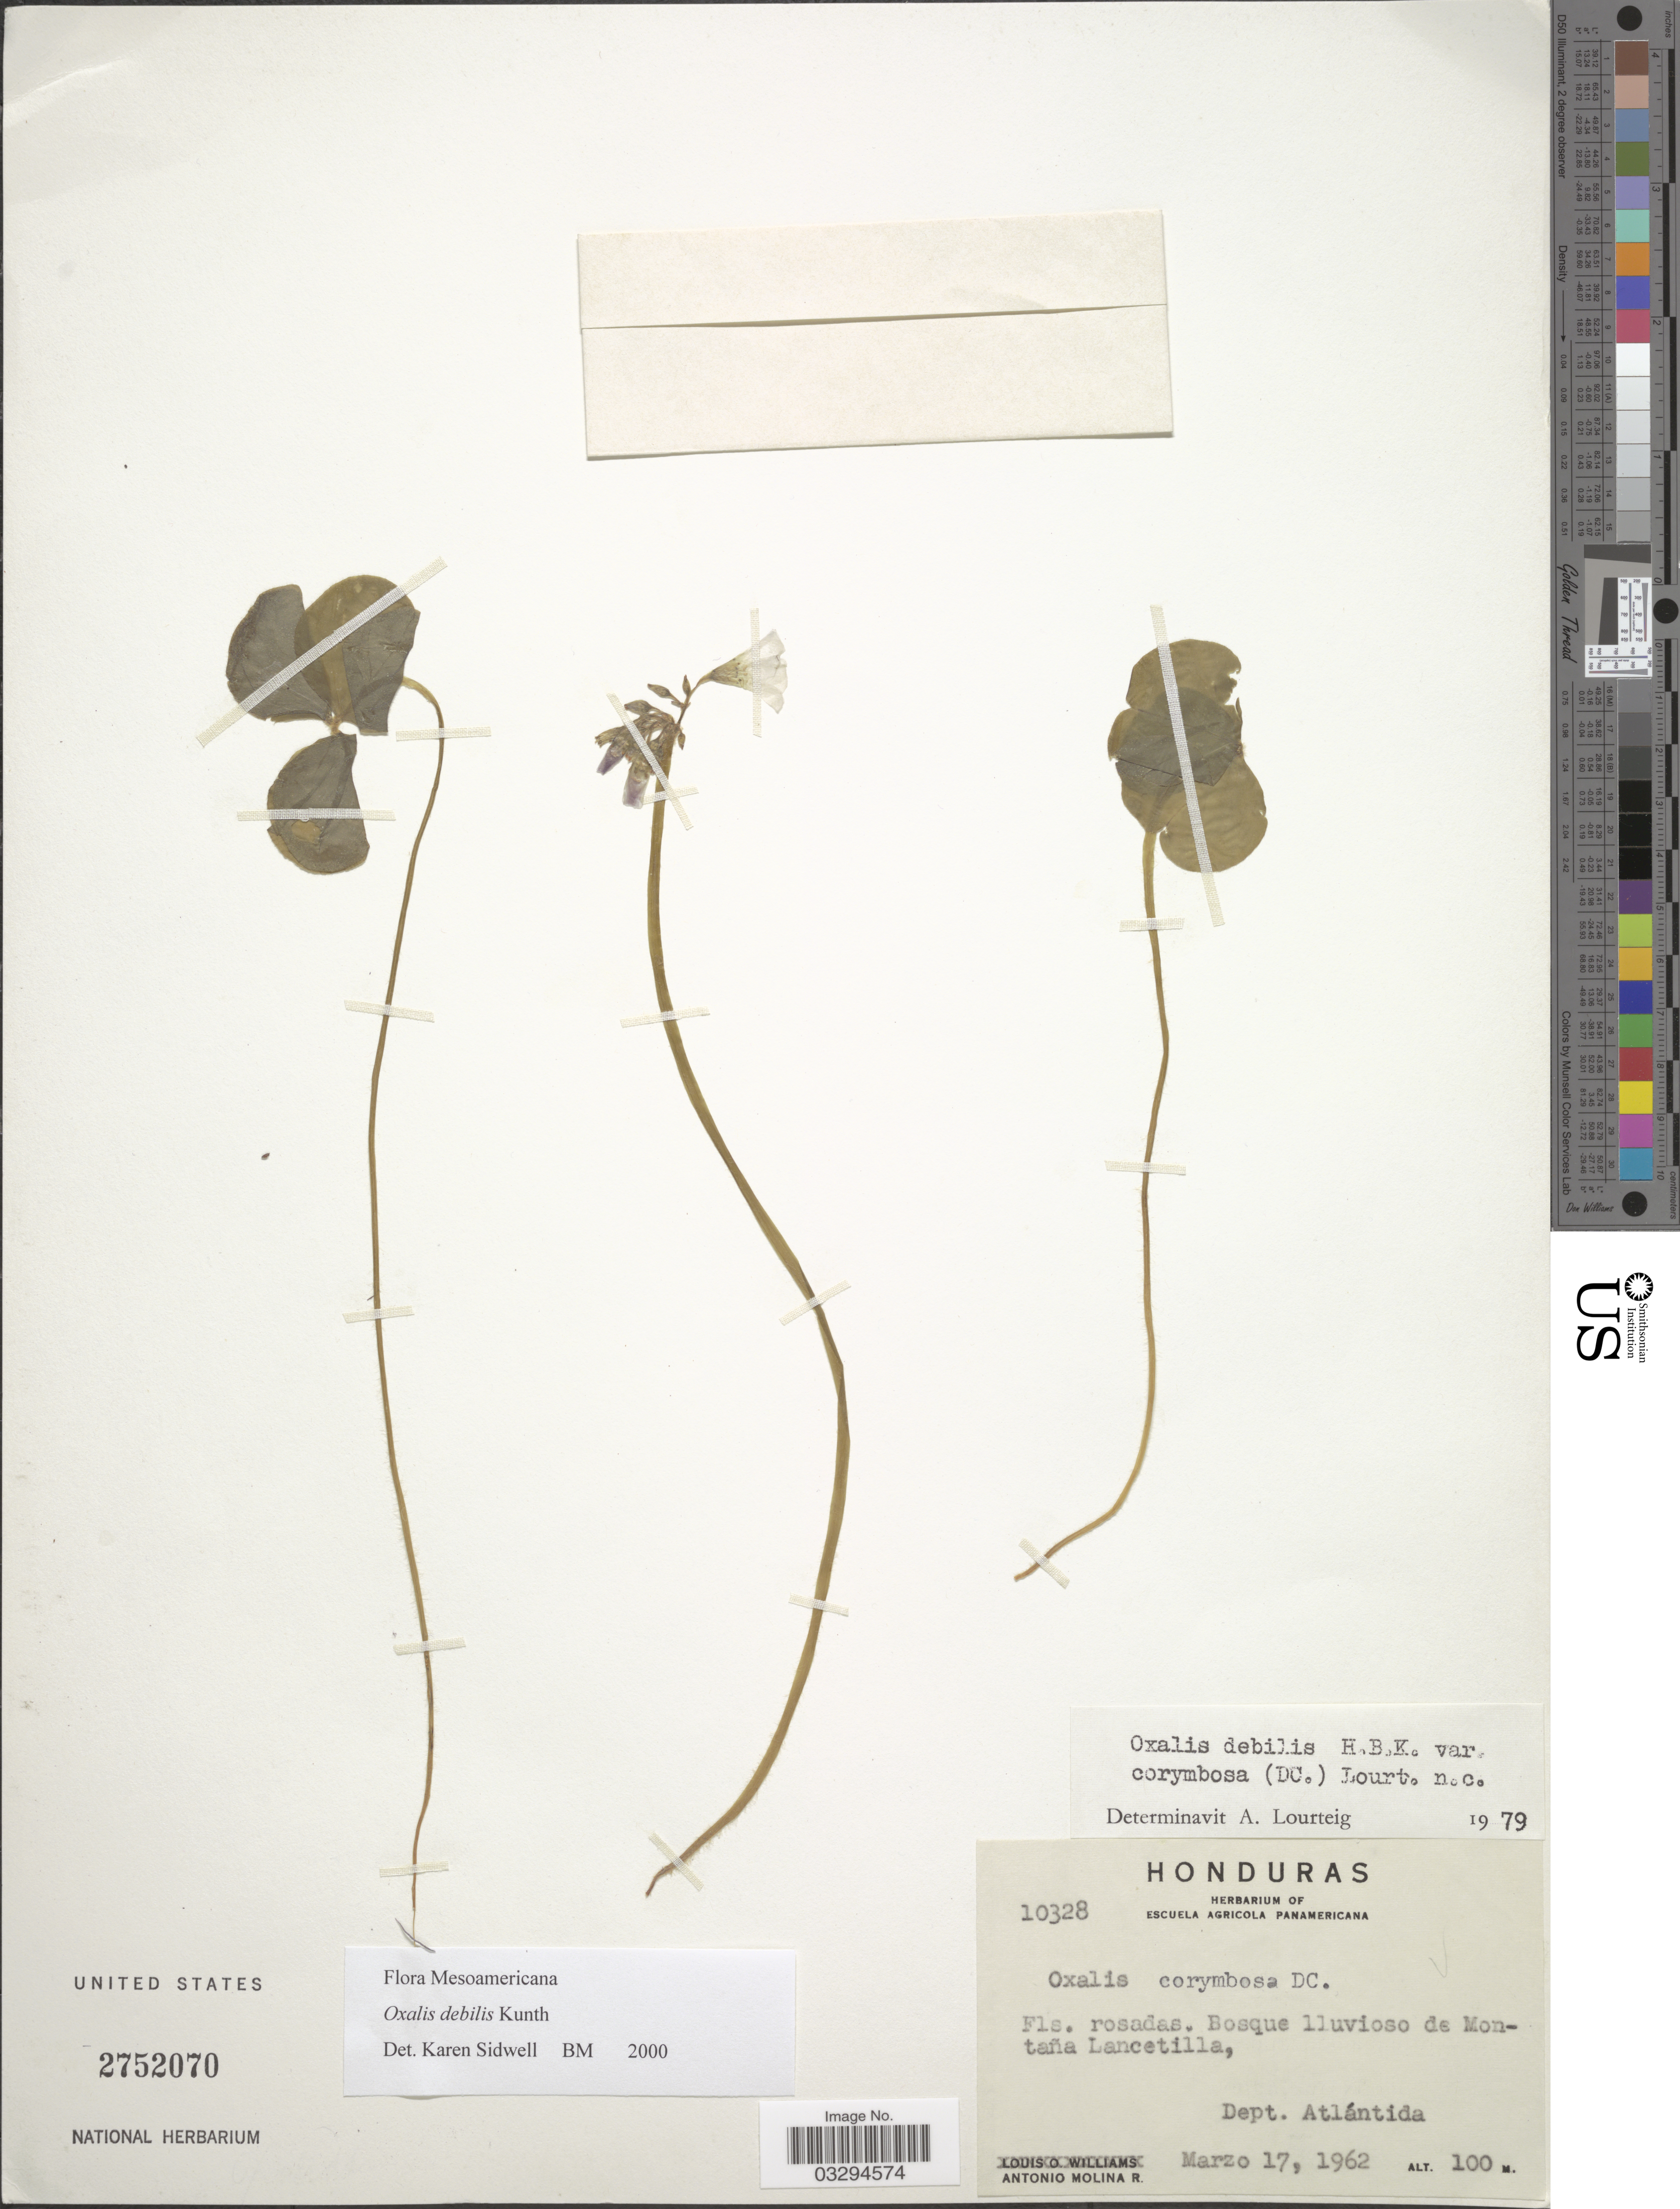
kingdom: Plantae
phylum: Tracheophyta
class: Magnoliopsida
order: Oxalidales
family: Oxalidaceae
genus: Oxalis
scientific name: Oxalis debilis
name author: Kunth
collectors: A. Molina R.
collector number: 10328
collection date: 1962-03-17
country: Honduras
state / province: Atlántida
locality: Bosque iluvioso de Montaña Lancetilla, Dept. Atlántida.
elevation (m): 100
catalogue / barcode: US 2752070